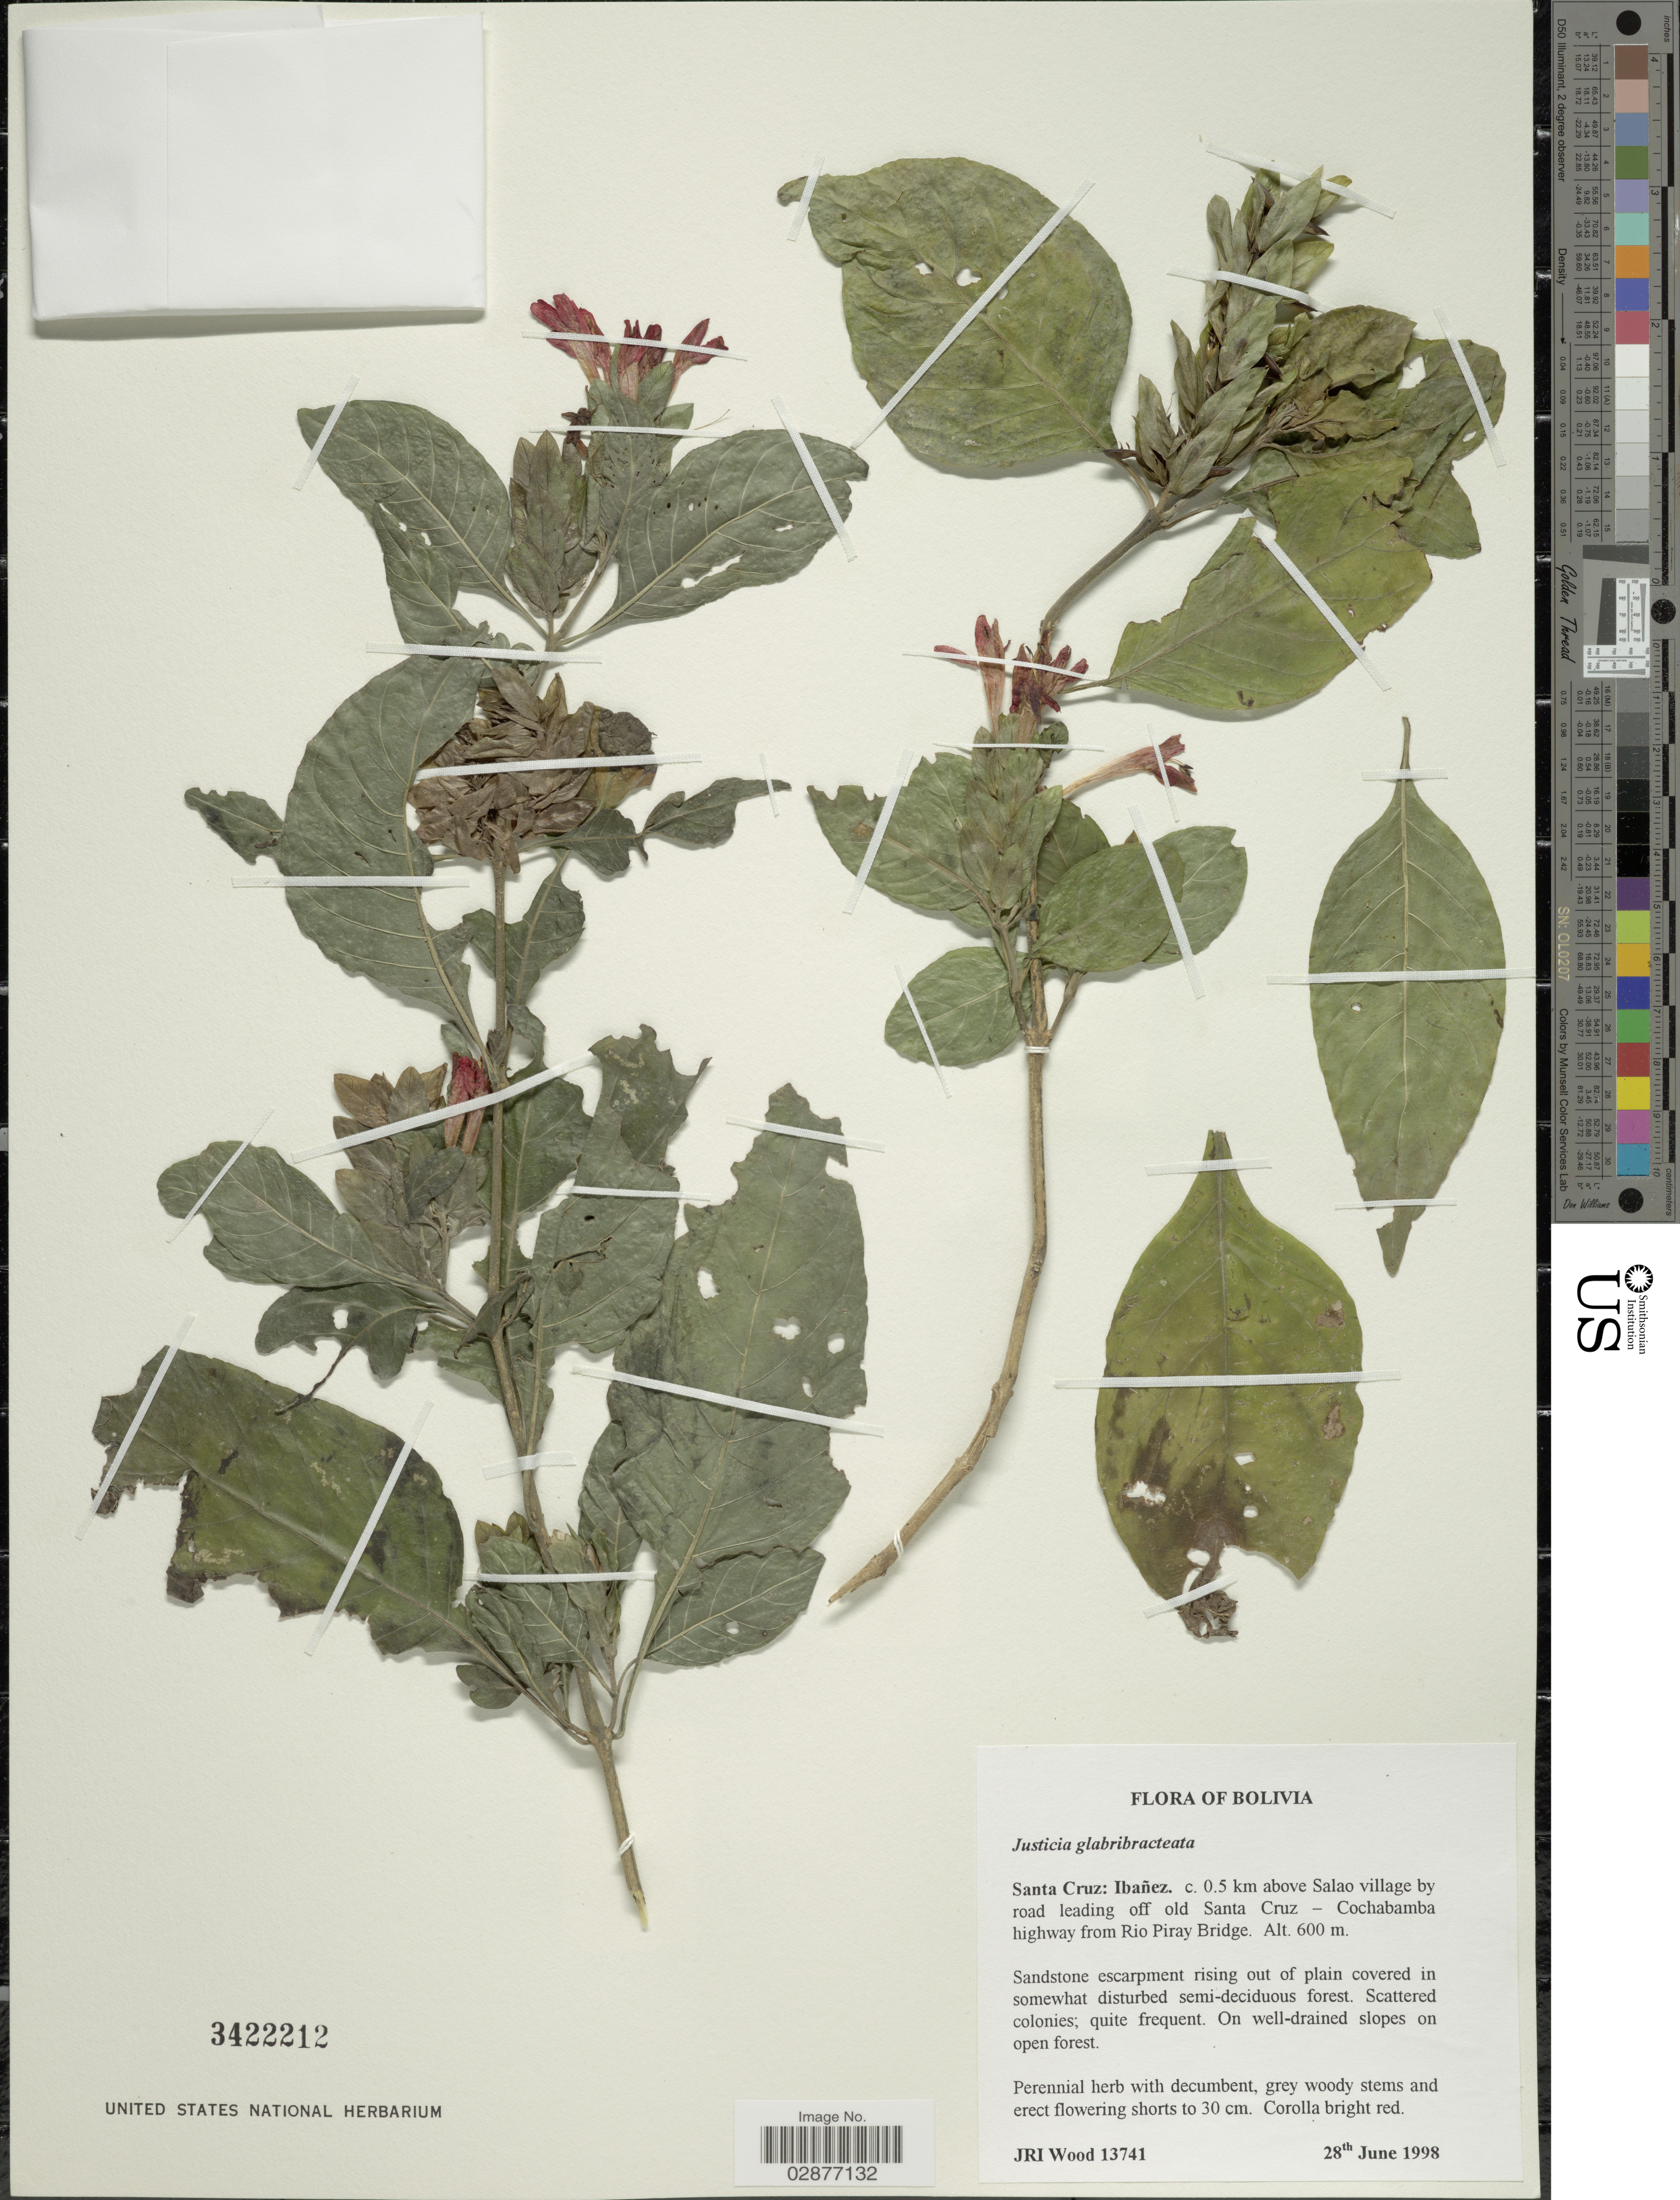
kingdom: Plantae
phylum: Tracheophyta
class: Magnoliopsida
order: Lamiales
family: Acanthaceae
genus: Justicia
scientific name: Justicia aequilabris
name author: (Nees) Lindau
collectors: J. R. I. Wood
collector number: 13741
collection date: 1998-06-28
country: Bolivia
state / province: Santa Cruz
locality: Ibañez. c. 0.5 km above Salao village by road leading off old Santa Cruz - Cochabamba highway from Rio Piray Bridge.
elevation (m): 600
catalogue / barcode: US 3422212